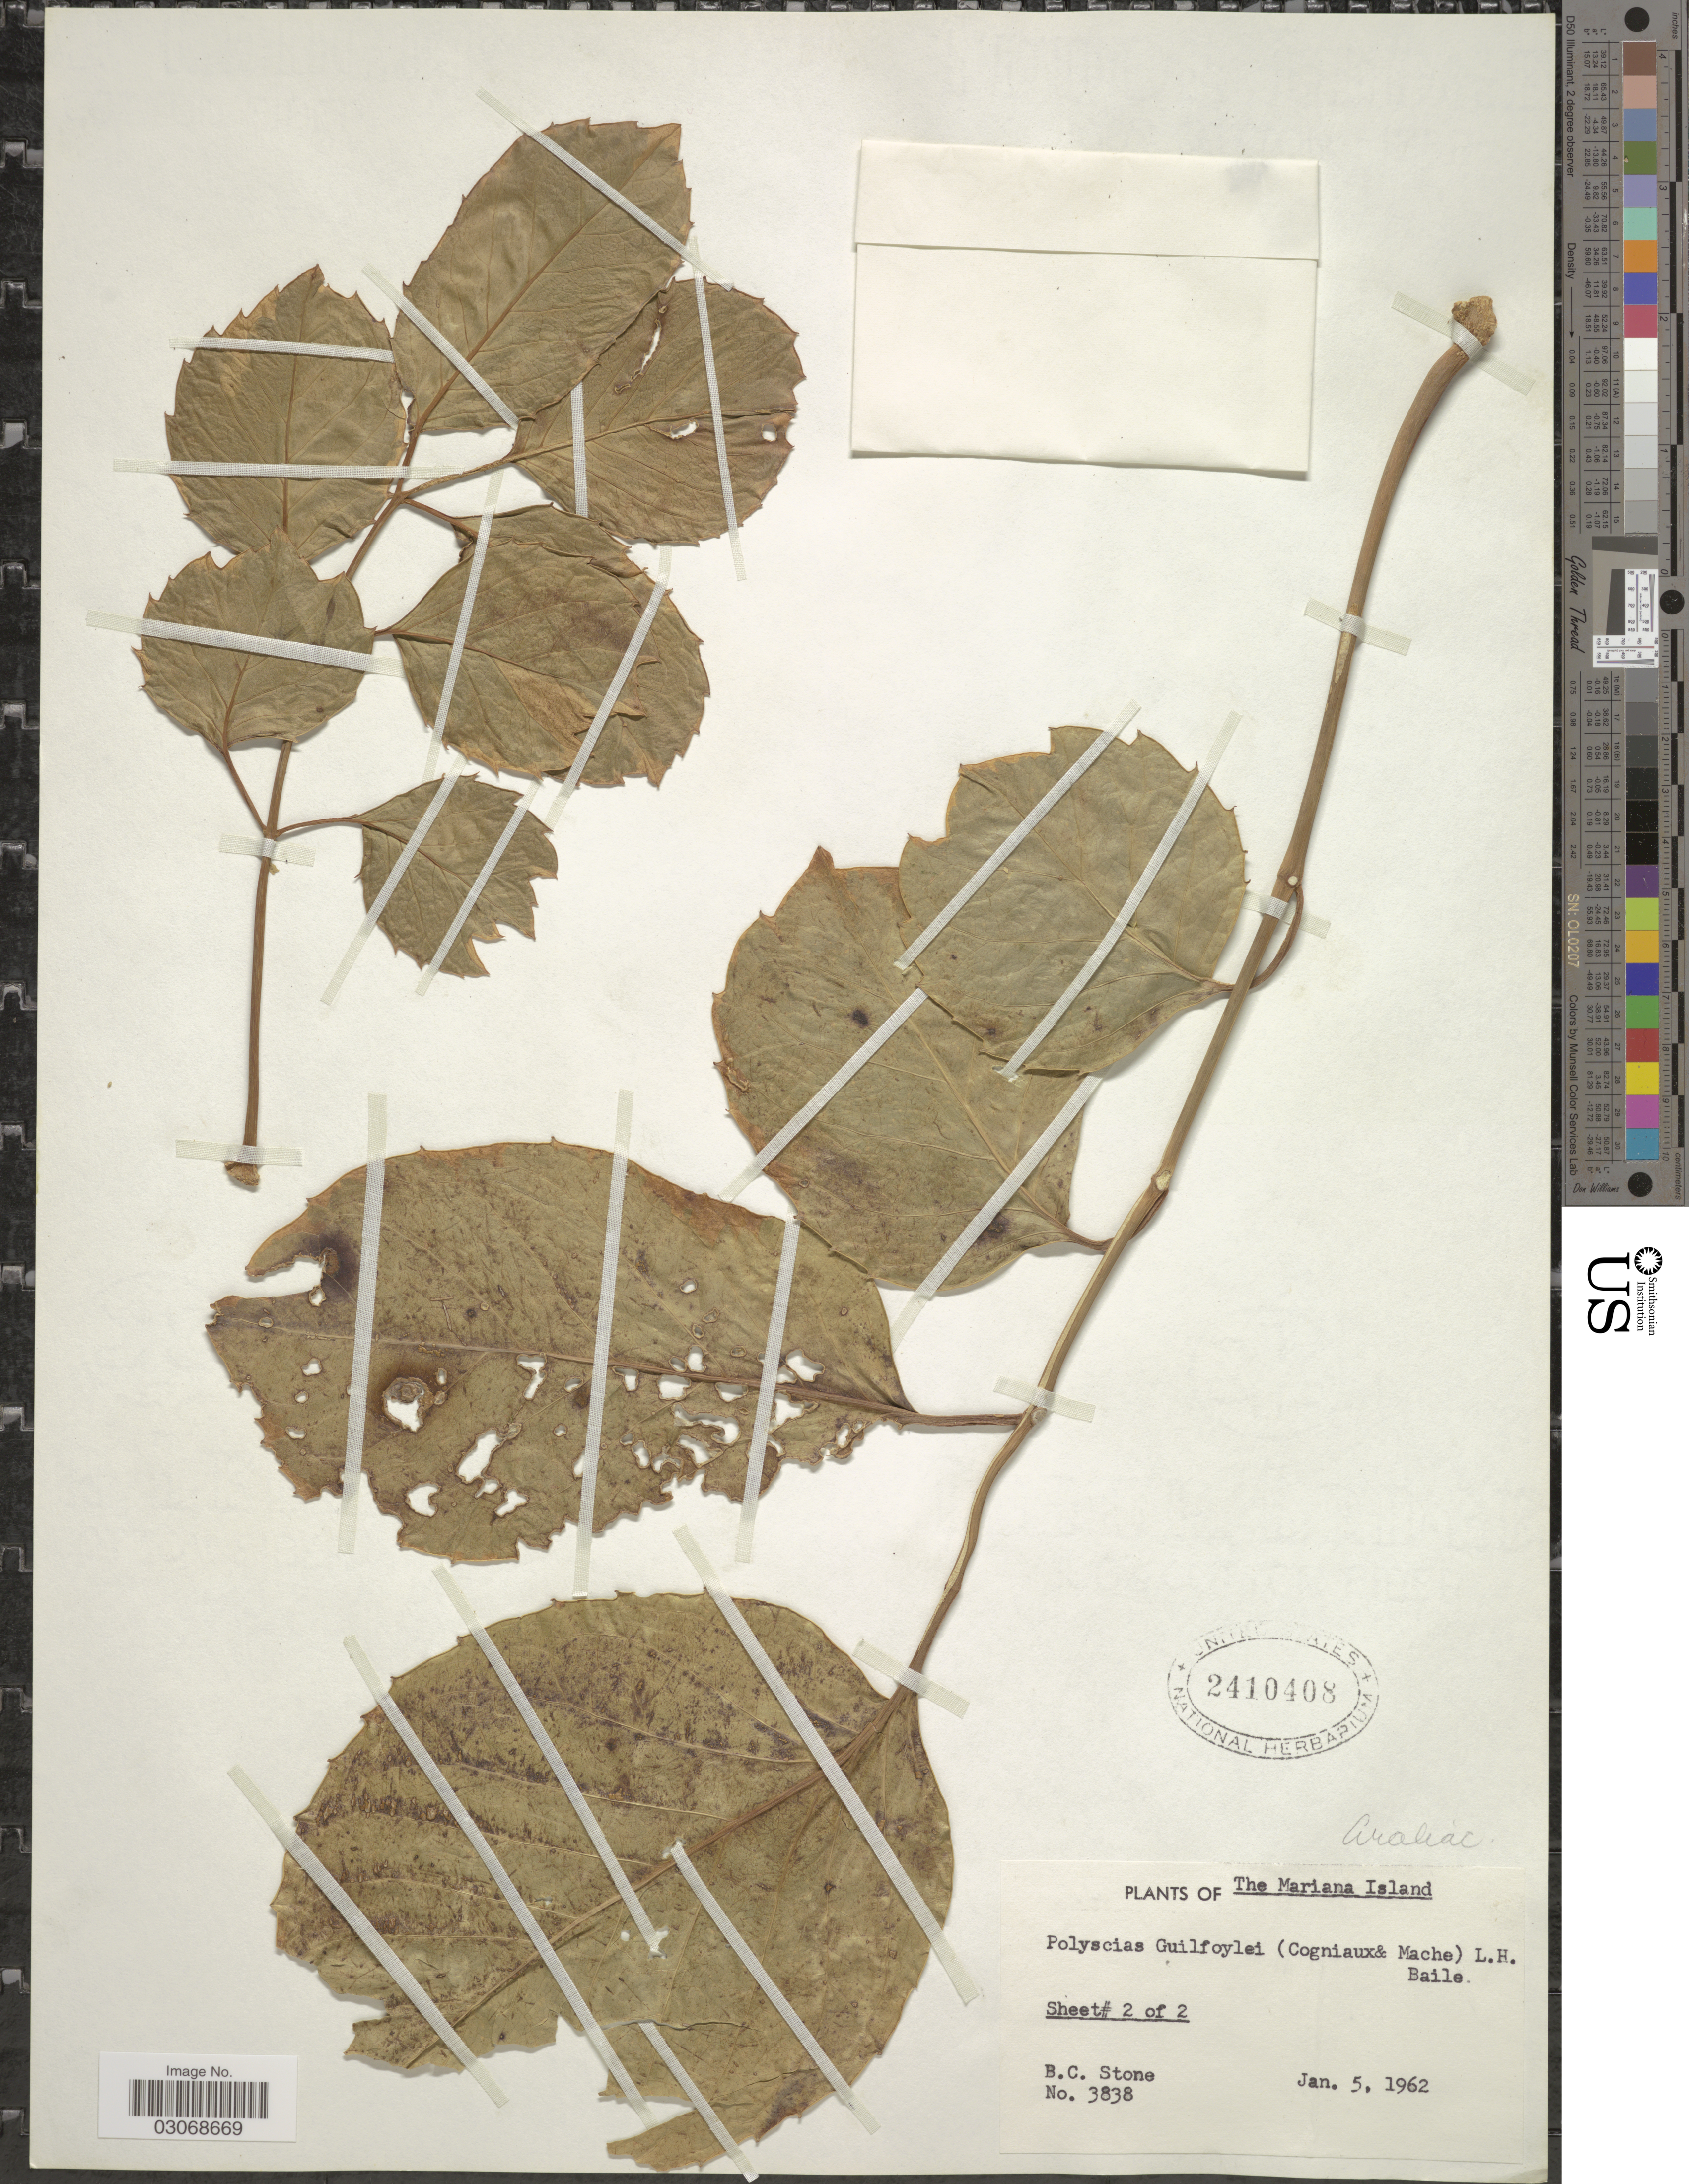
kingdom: Plantae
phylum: Tracheophyta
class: Magnoliopsida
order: Apiales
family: Araliaceae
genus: Polyscias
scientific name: Polyscias guilfoylei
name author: (W. Bull) L.H. Bailey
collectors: B. C. Stone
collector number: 3838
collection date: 1962-01-05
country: Northern Mariana Islands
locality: The Mariana Island.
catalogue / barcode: US 2410408